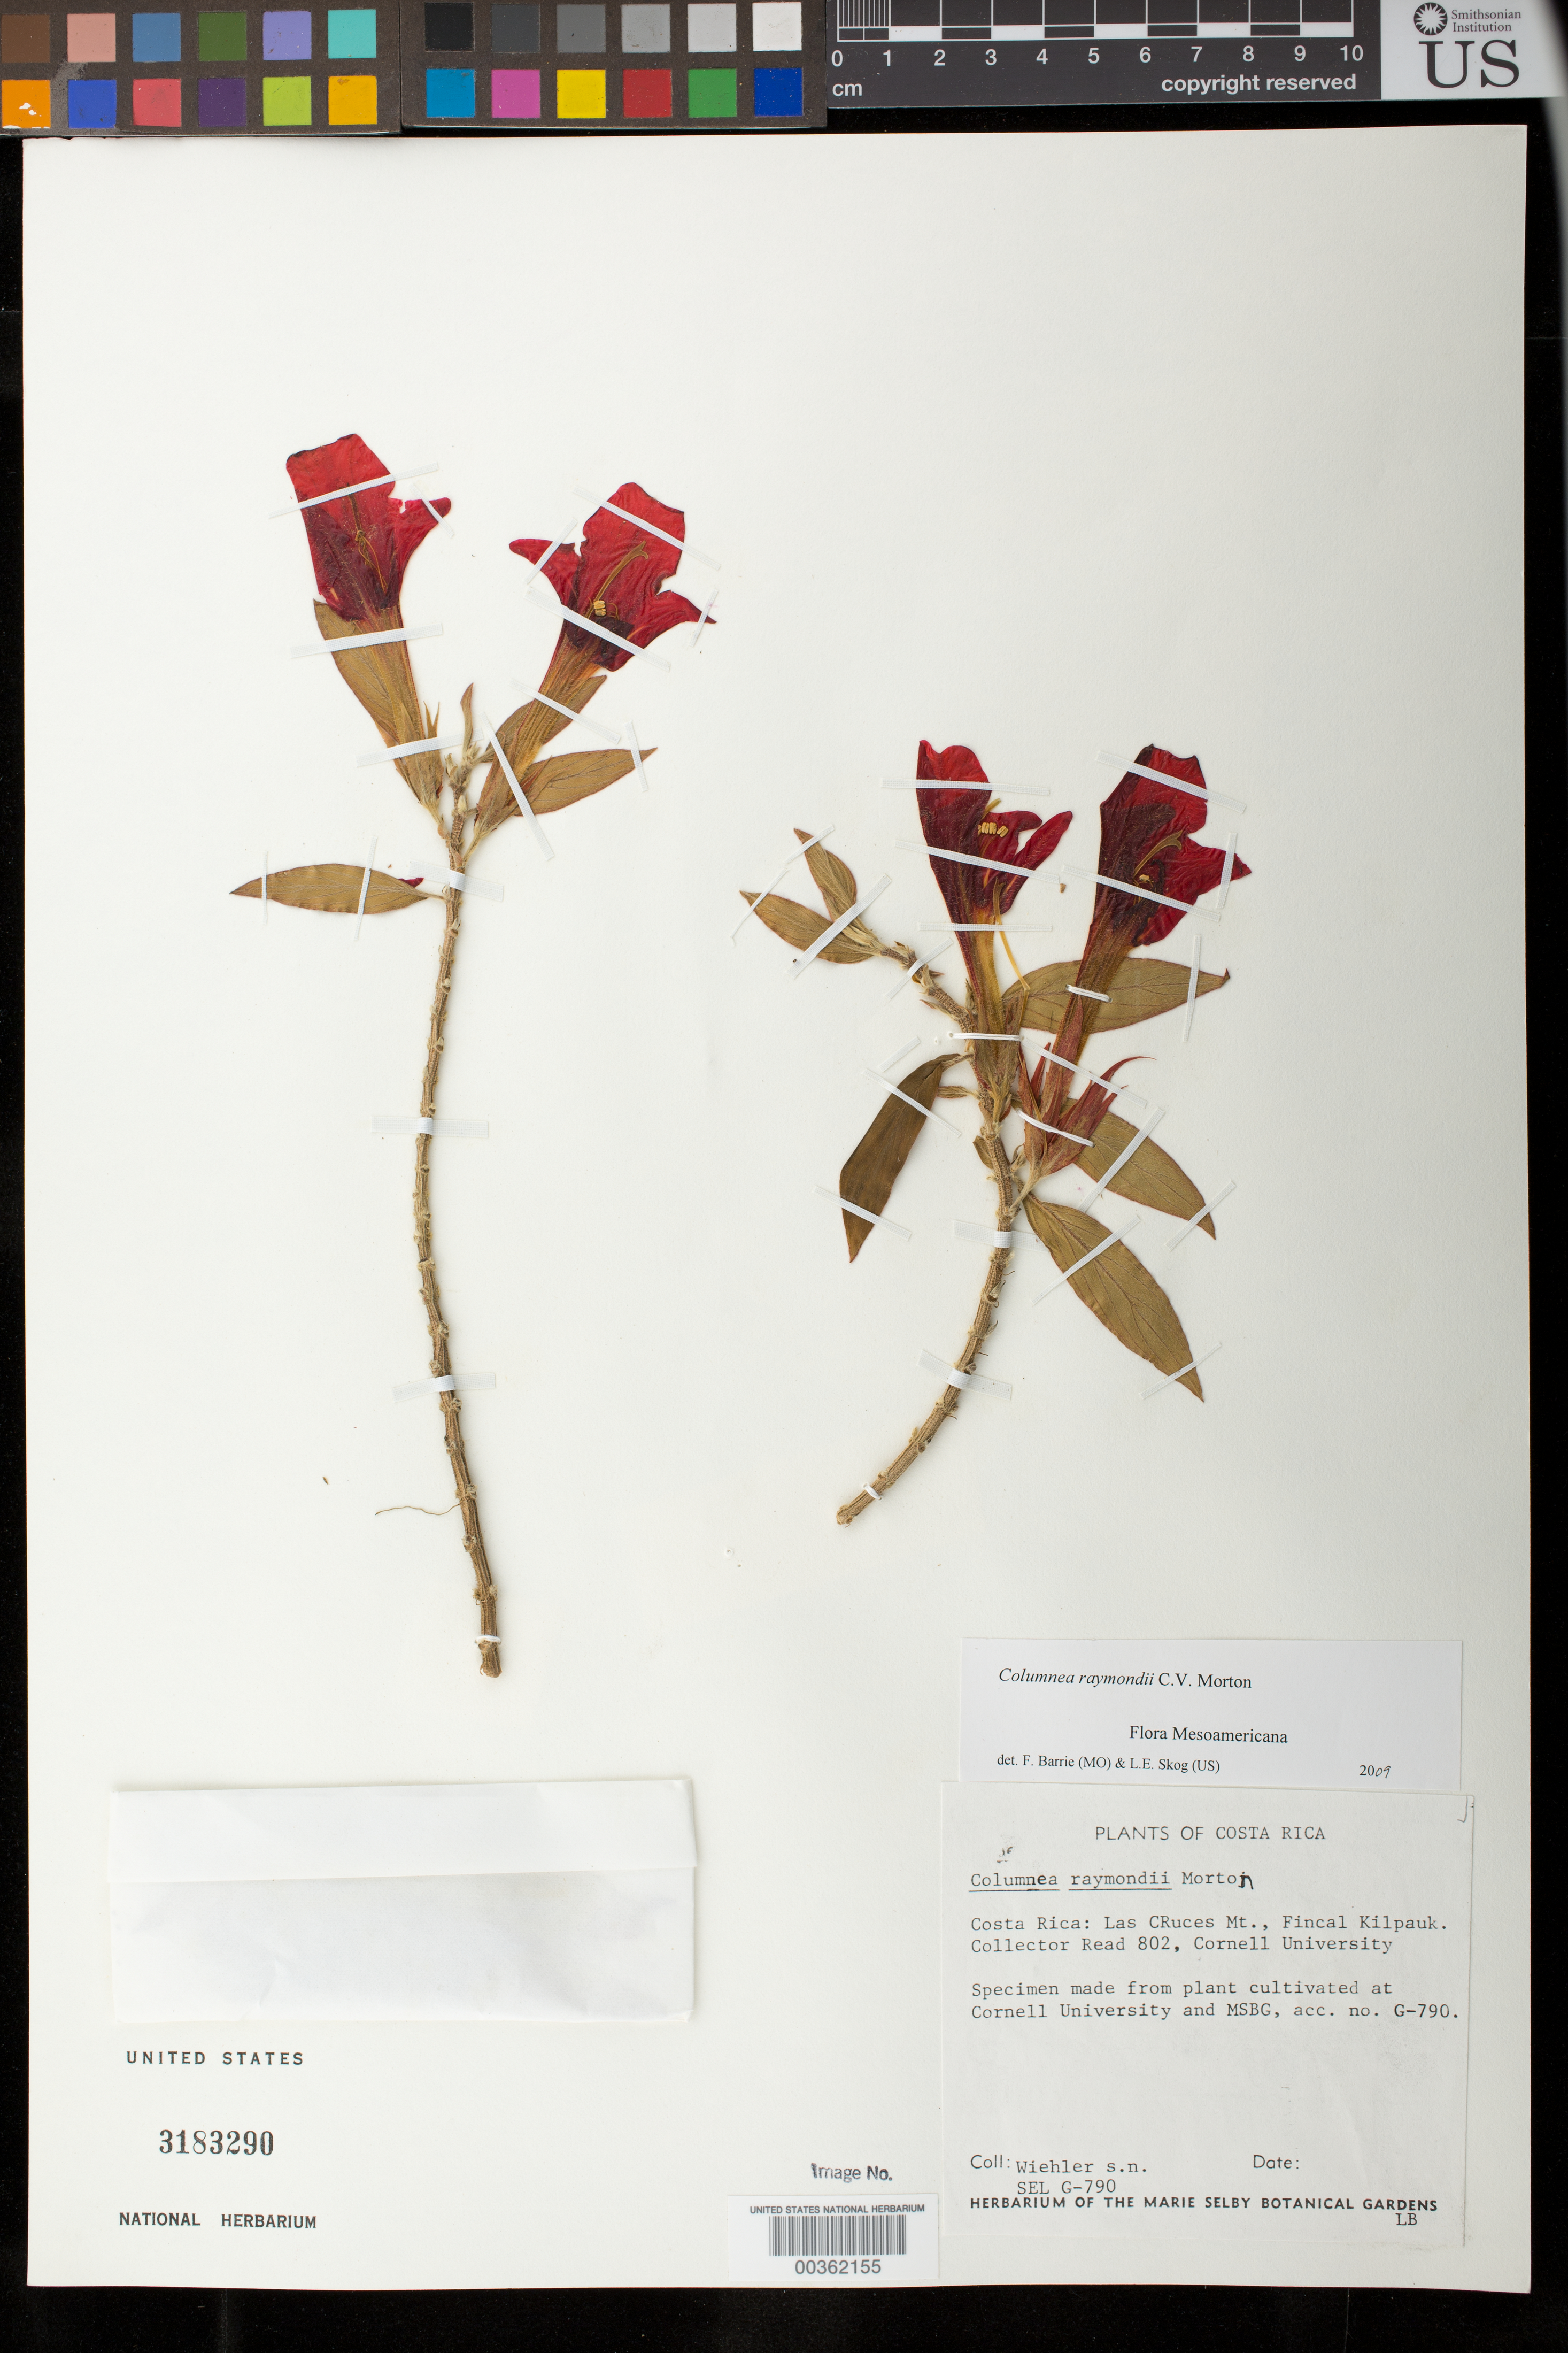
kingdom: Plantae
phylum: Tracheophyta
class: Magnoliopsida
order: Lamiales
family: Gesneriaceae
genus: Columnea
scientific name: Columnea raymondii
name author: C.V. Morton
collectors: H. J. Wiehler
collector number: s.n. [G-790]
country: United States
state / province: Florida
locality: Marie Selby Botanical Gardens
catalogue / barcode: US 3183290